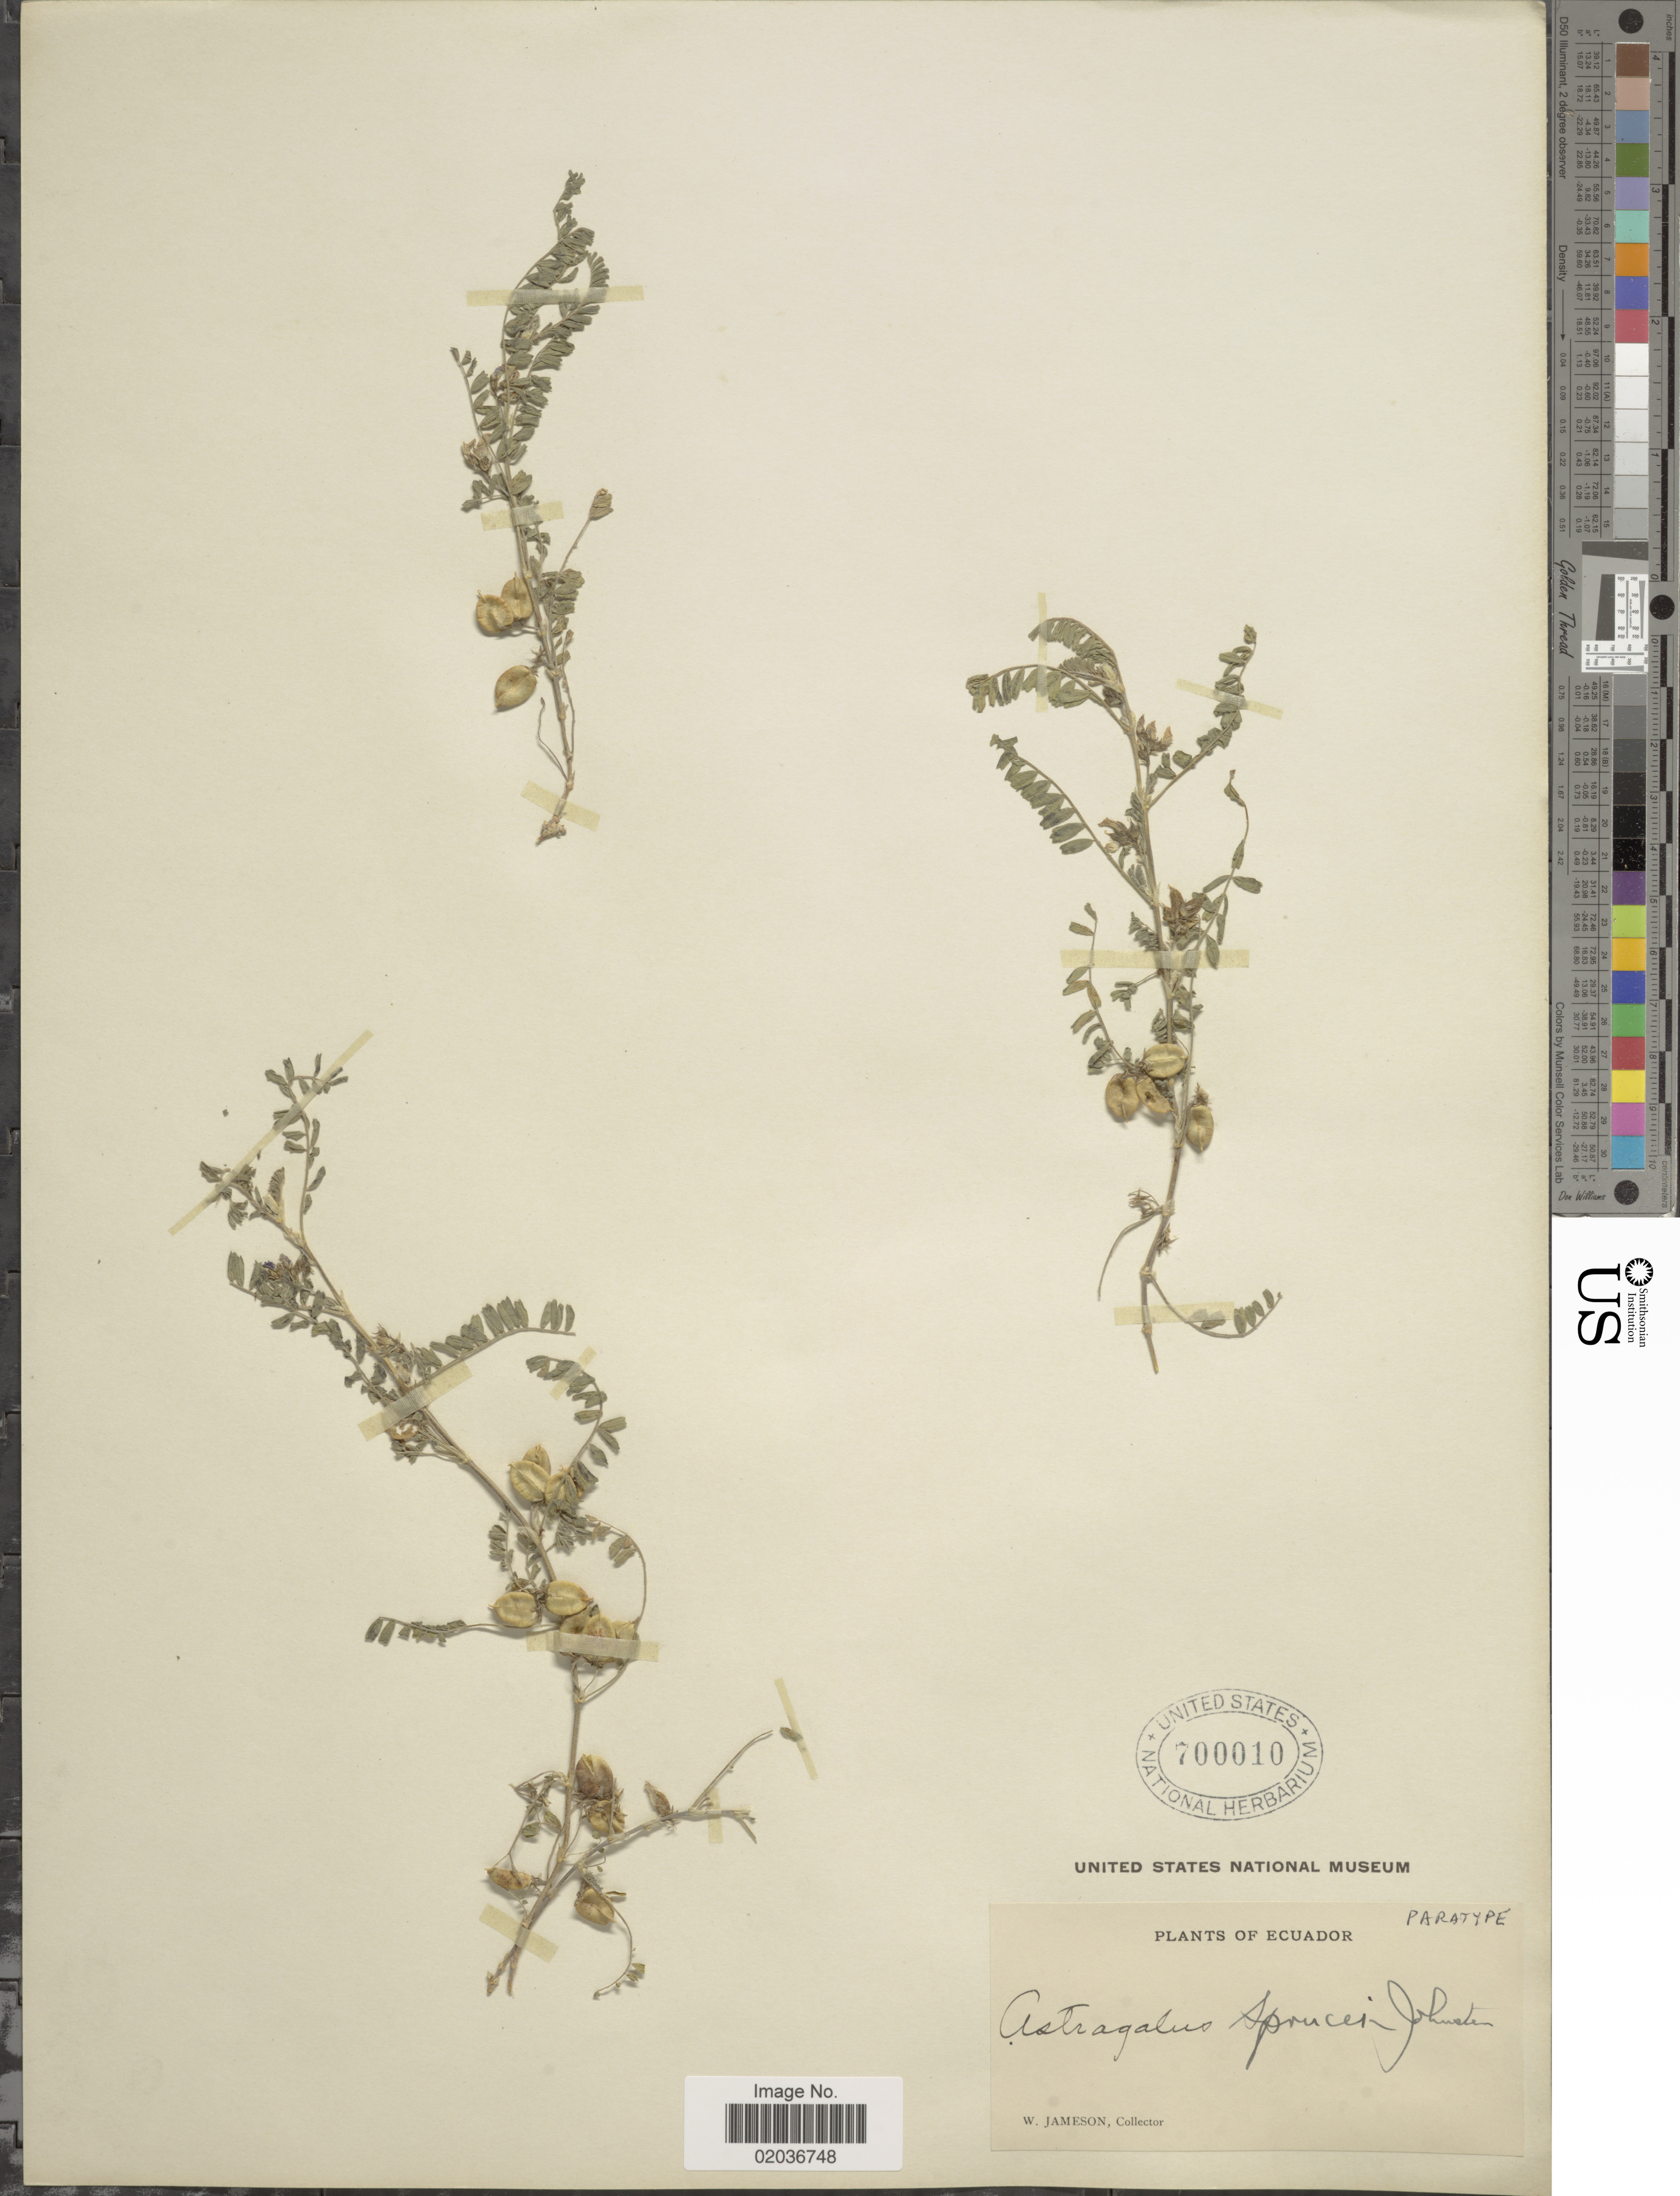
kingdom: Plantae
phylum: Tracheophyta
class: Magnoliopsida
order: Fabales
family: Fabaceae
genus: Astragalus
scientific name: Astragalus sprucei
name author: I.M. Johnst.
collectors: W. Jameson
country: Ecuador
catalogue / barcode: US 700010